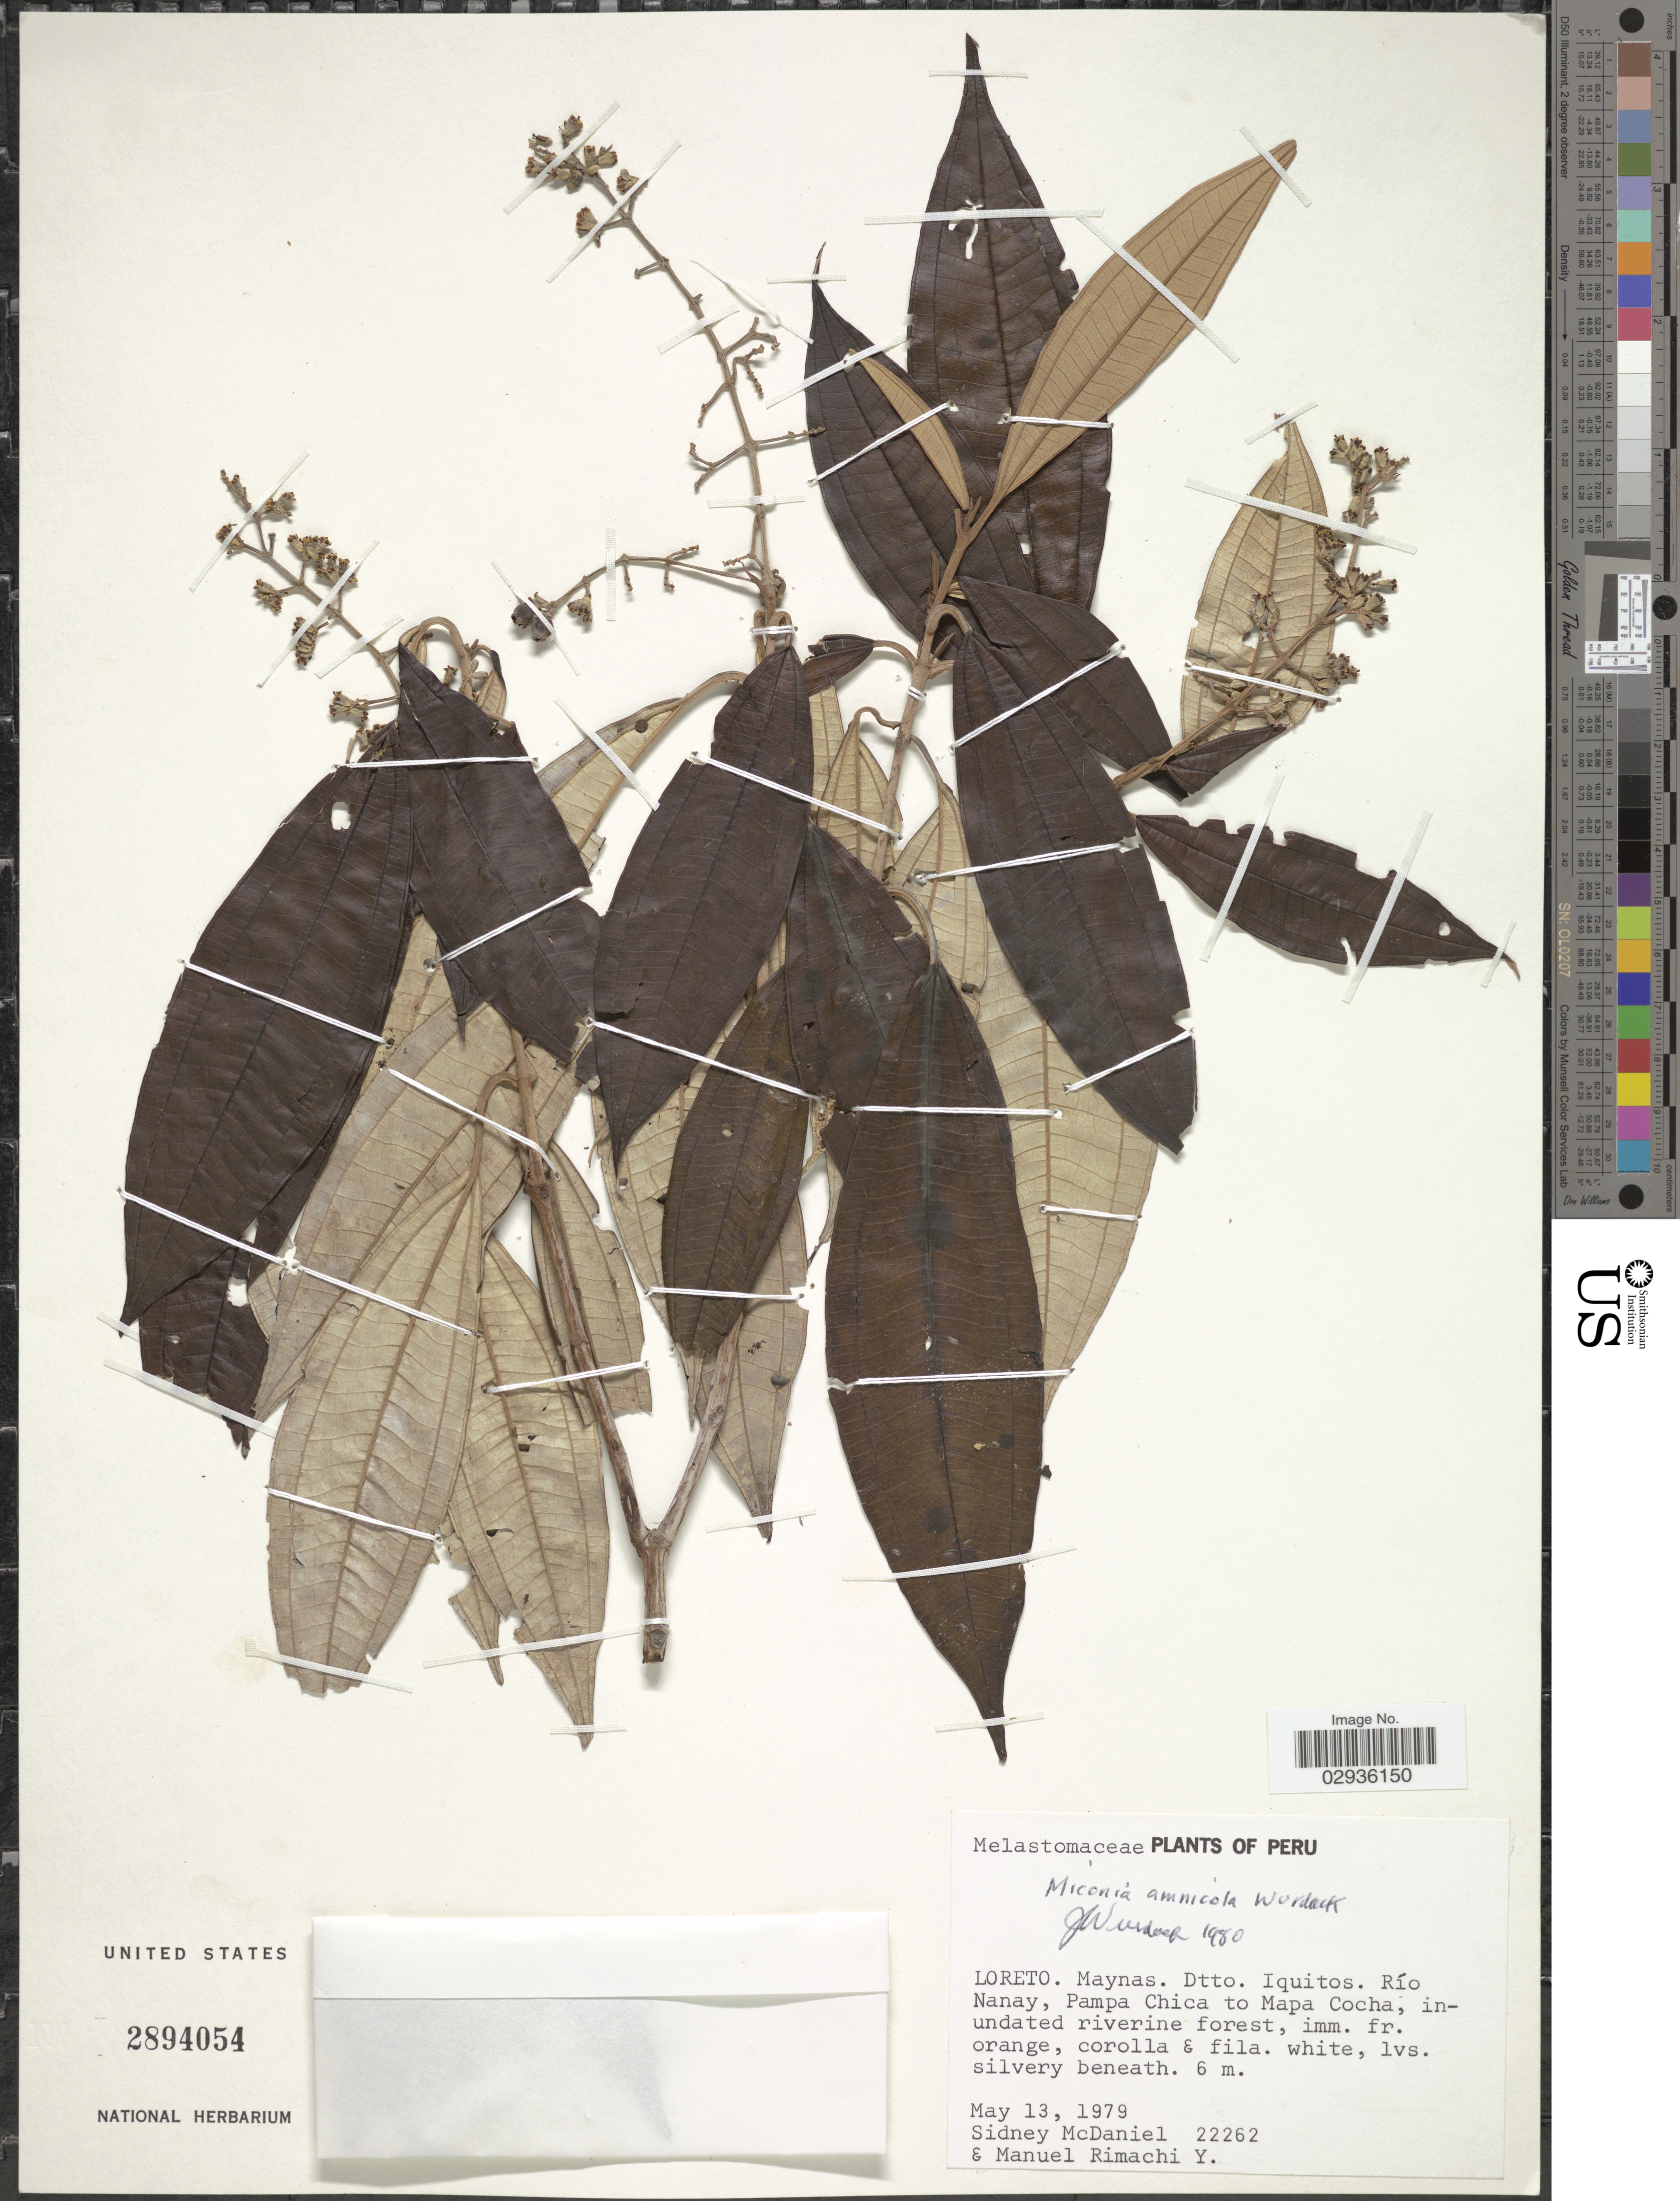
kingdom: Plantae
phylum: Tracheophyta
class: Magnoliopsida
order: Myrtales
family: Melastomataceae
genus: Miconia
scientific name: Miconia amnicola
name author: Wurdack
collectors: S. McDaniel & M. Rimachi Y.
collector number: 22262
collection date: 1979-05-13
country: Peru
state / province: Loreto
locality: Maynas. Dtto. Iquitos. Río Nanay, Pampa Chica to Mapa Cocha.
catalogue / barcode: US 2894054